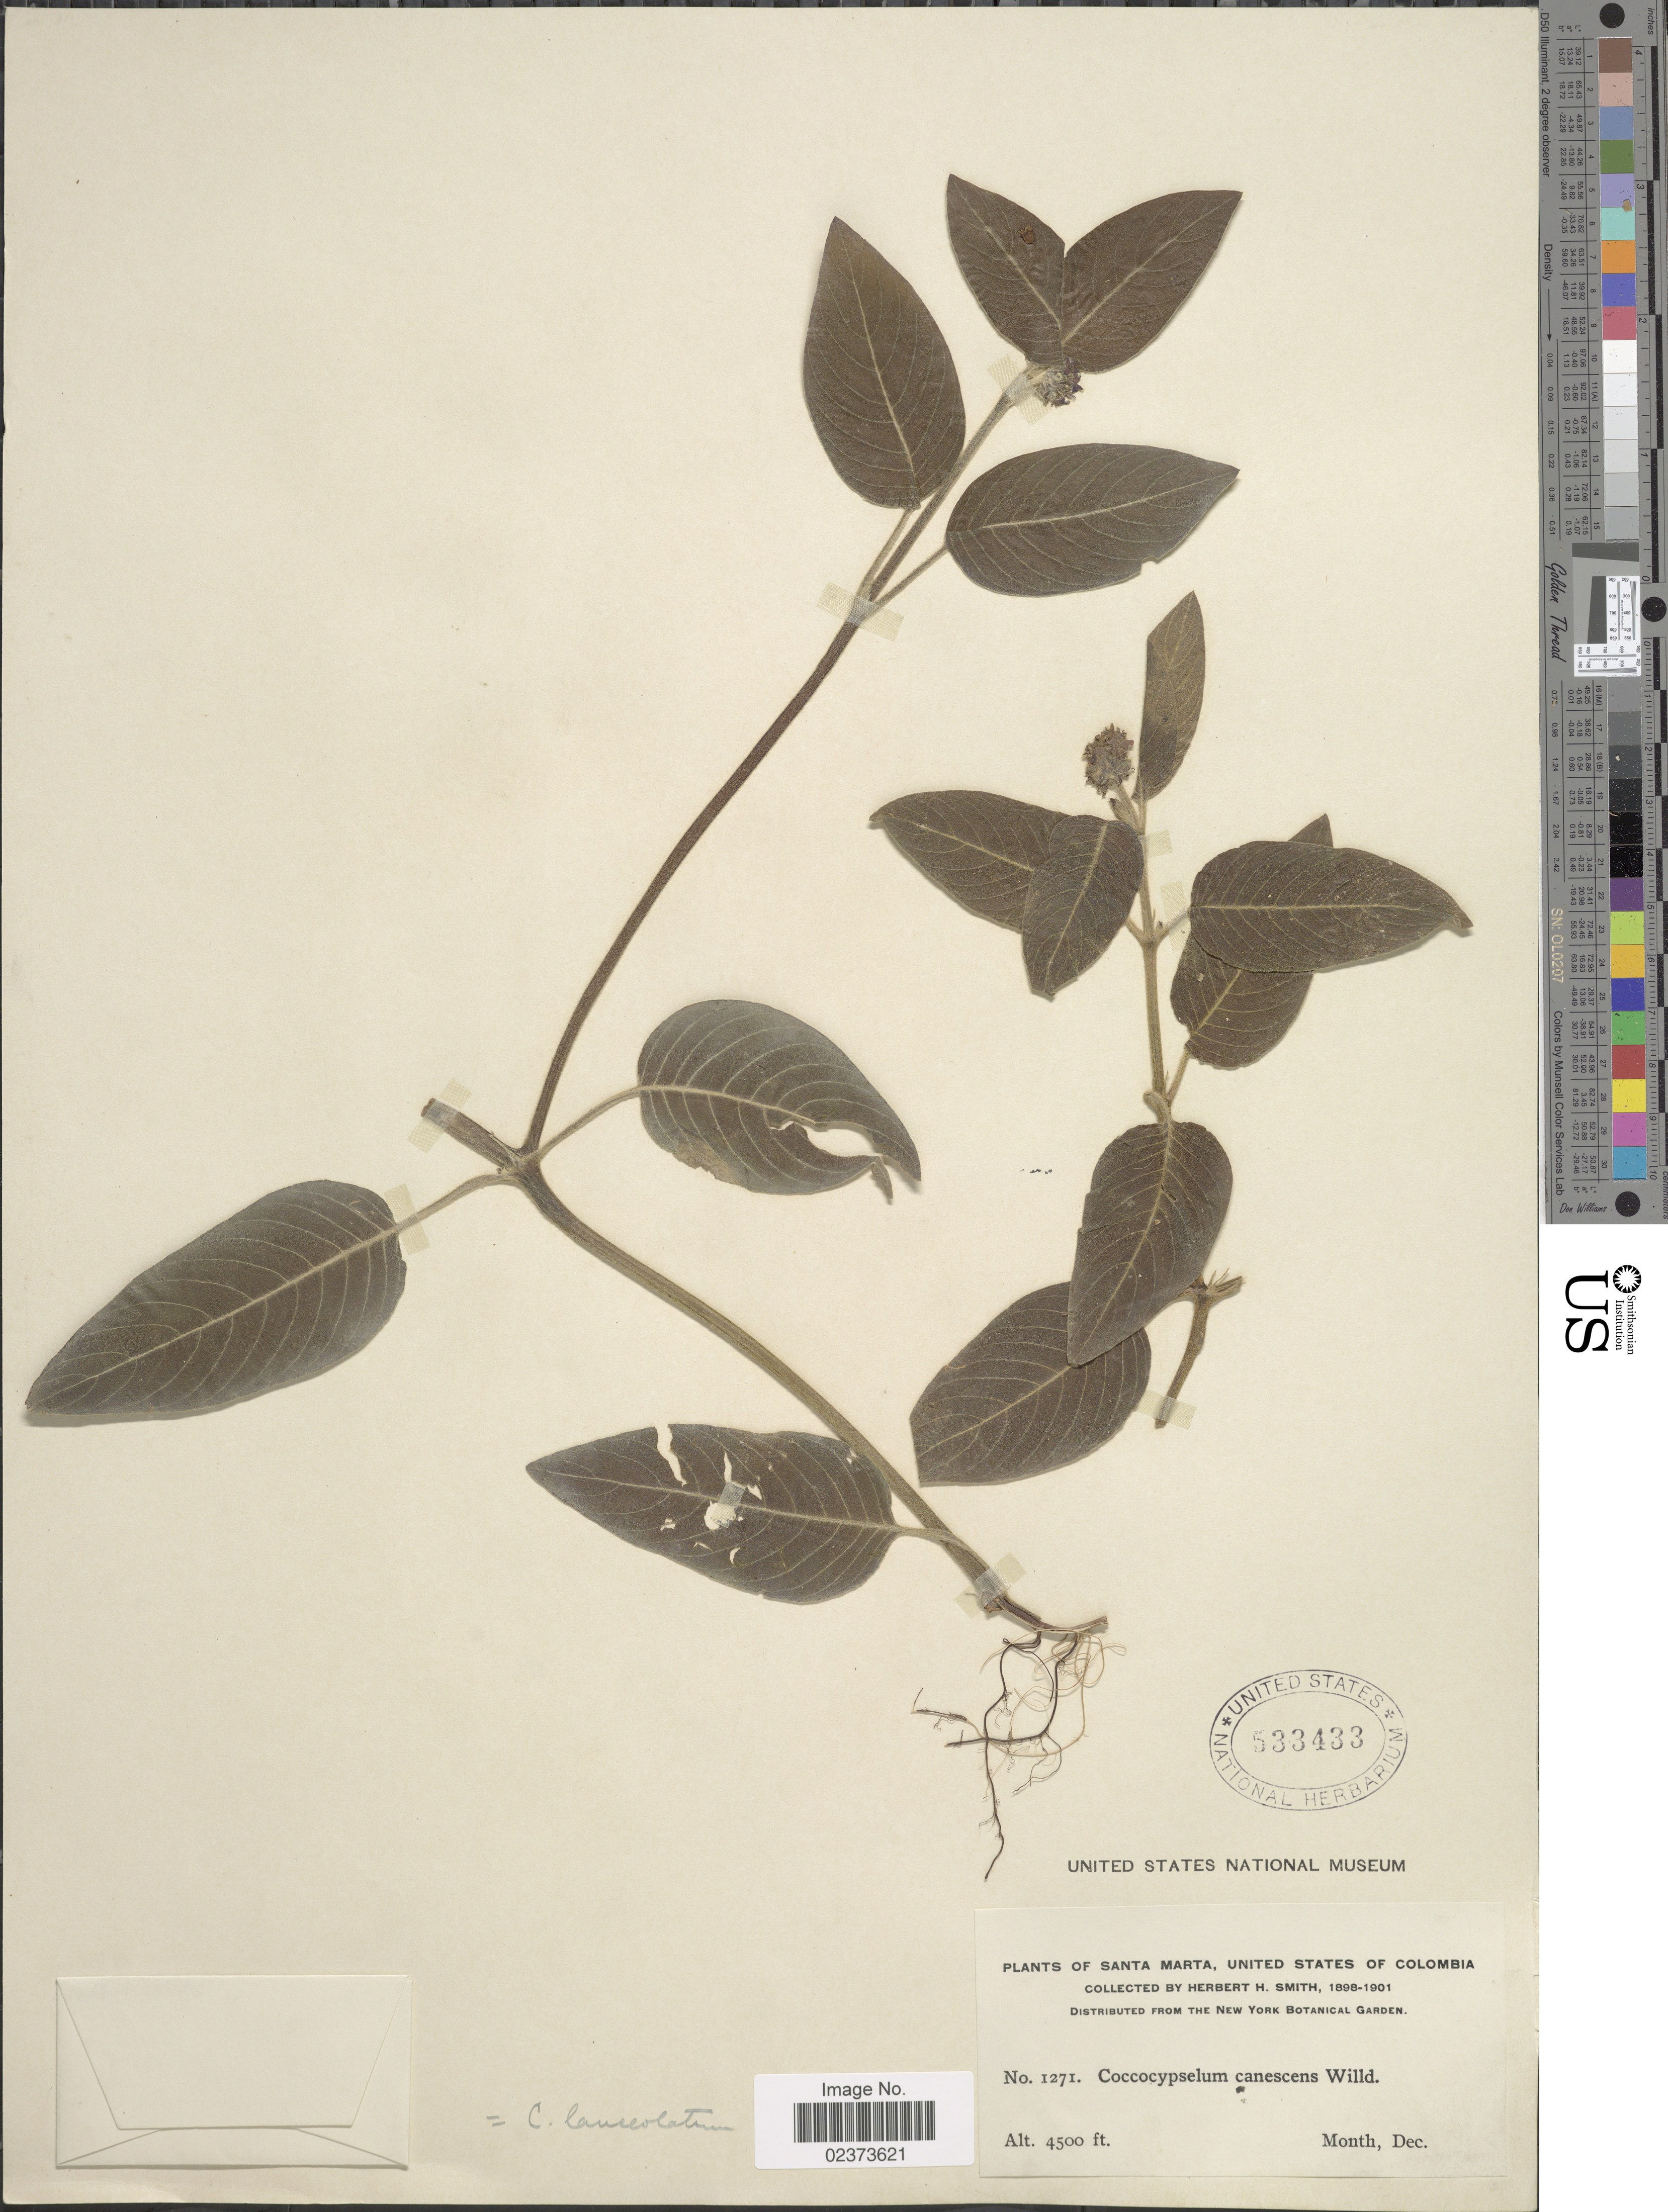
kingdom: Plantae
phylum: Tracheophyta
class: Magnoliopsida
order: Gentianales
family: Rubiaceae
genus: Coccocypselum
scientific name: Coccocypselum lanceolatum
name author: (Ruiz & Pav.) Pers.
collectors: Herbert H. Smith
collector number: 1271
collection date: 1898-12/1901-12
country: Colombia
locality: Santa Marta, United States of Colombia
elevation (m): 1372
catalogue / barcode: US 533433